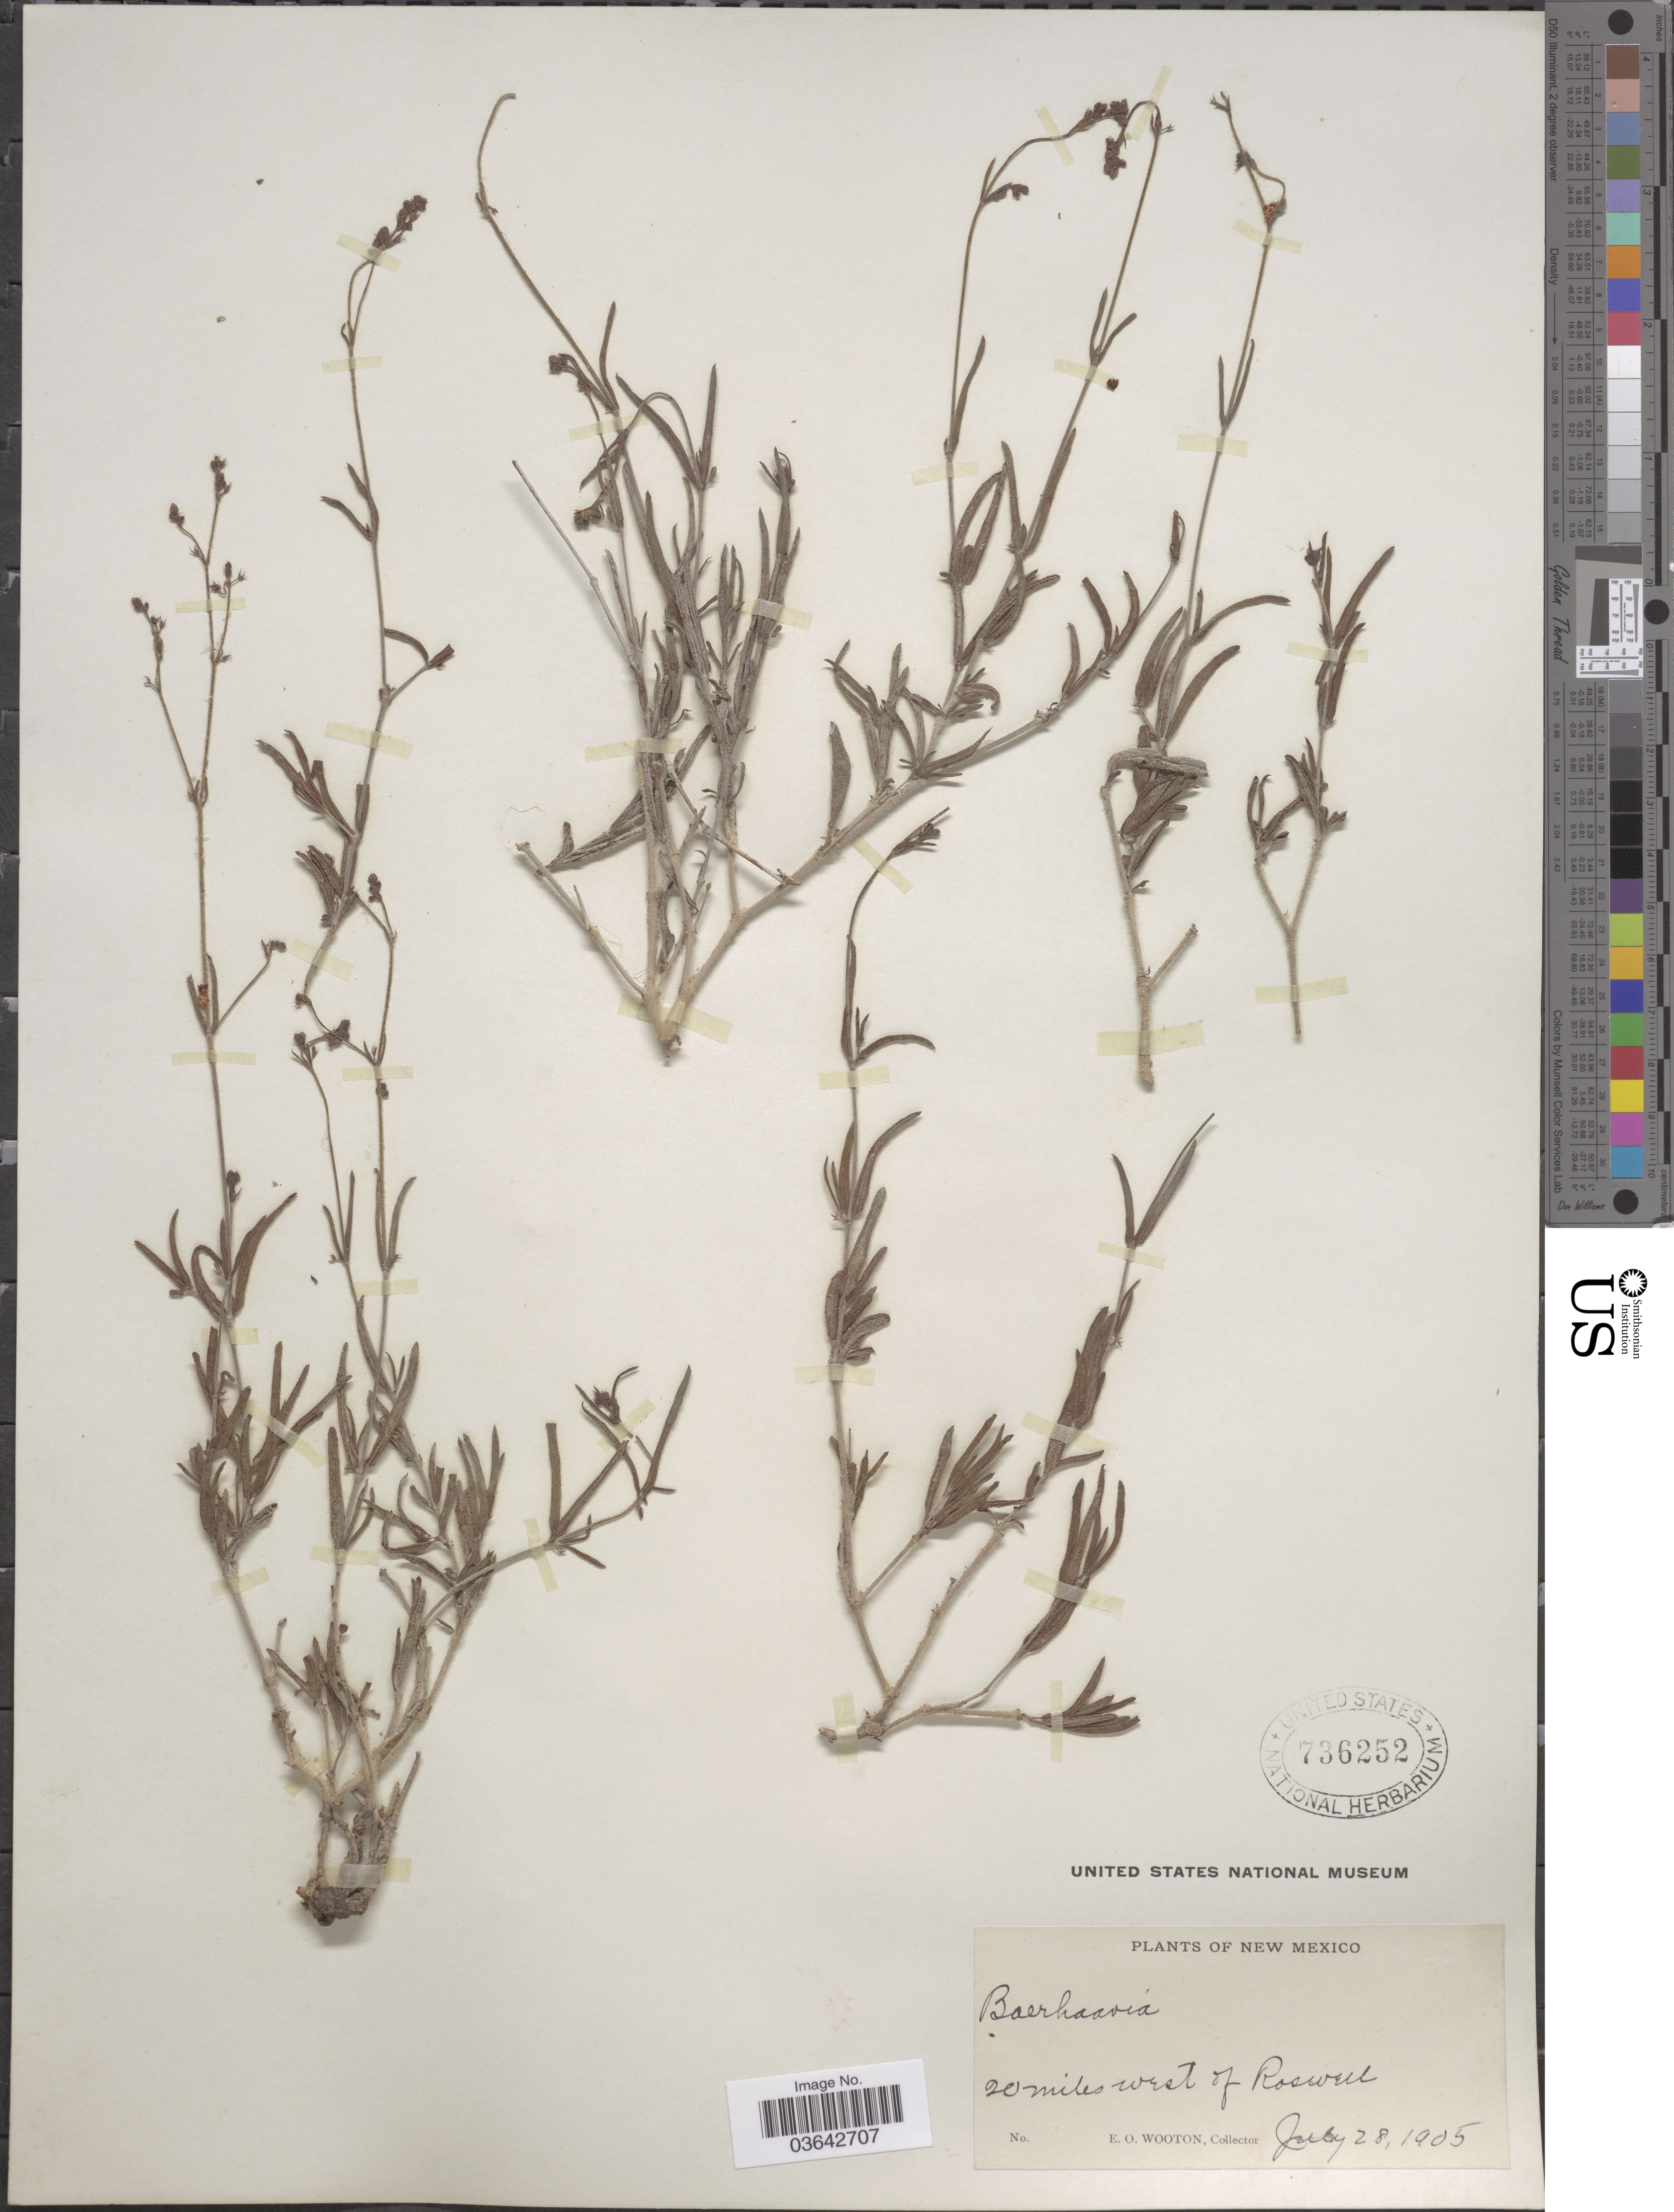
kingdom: Plantae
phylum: Tracheophyta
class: Magnoliopsida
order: Caryophyllales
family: Nyctaginaceae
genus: Boerhavia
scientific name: Boerhavia linearifolia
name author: A. Gray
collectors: E. O. Wooton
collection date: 1905-07-28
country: United States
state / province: New Mexico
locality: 20 miles west of Roswell.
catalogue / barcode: US 736252